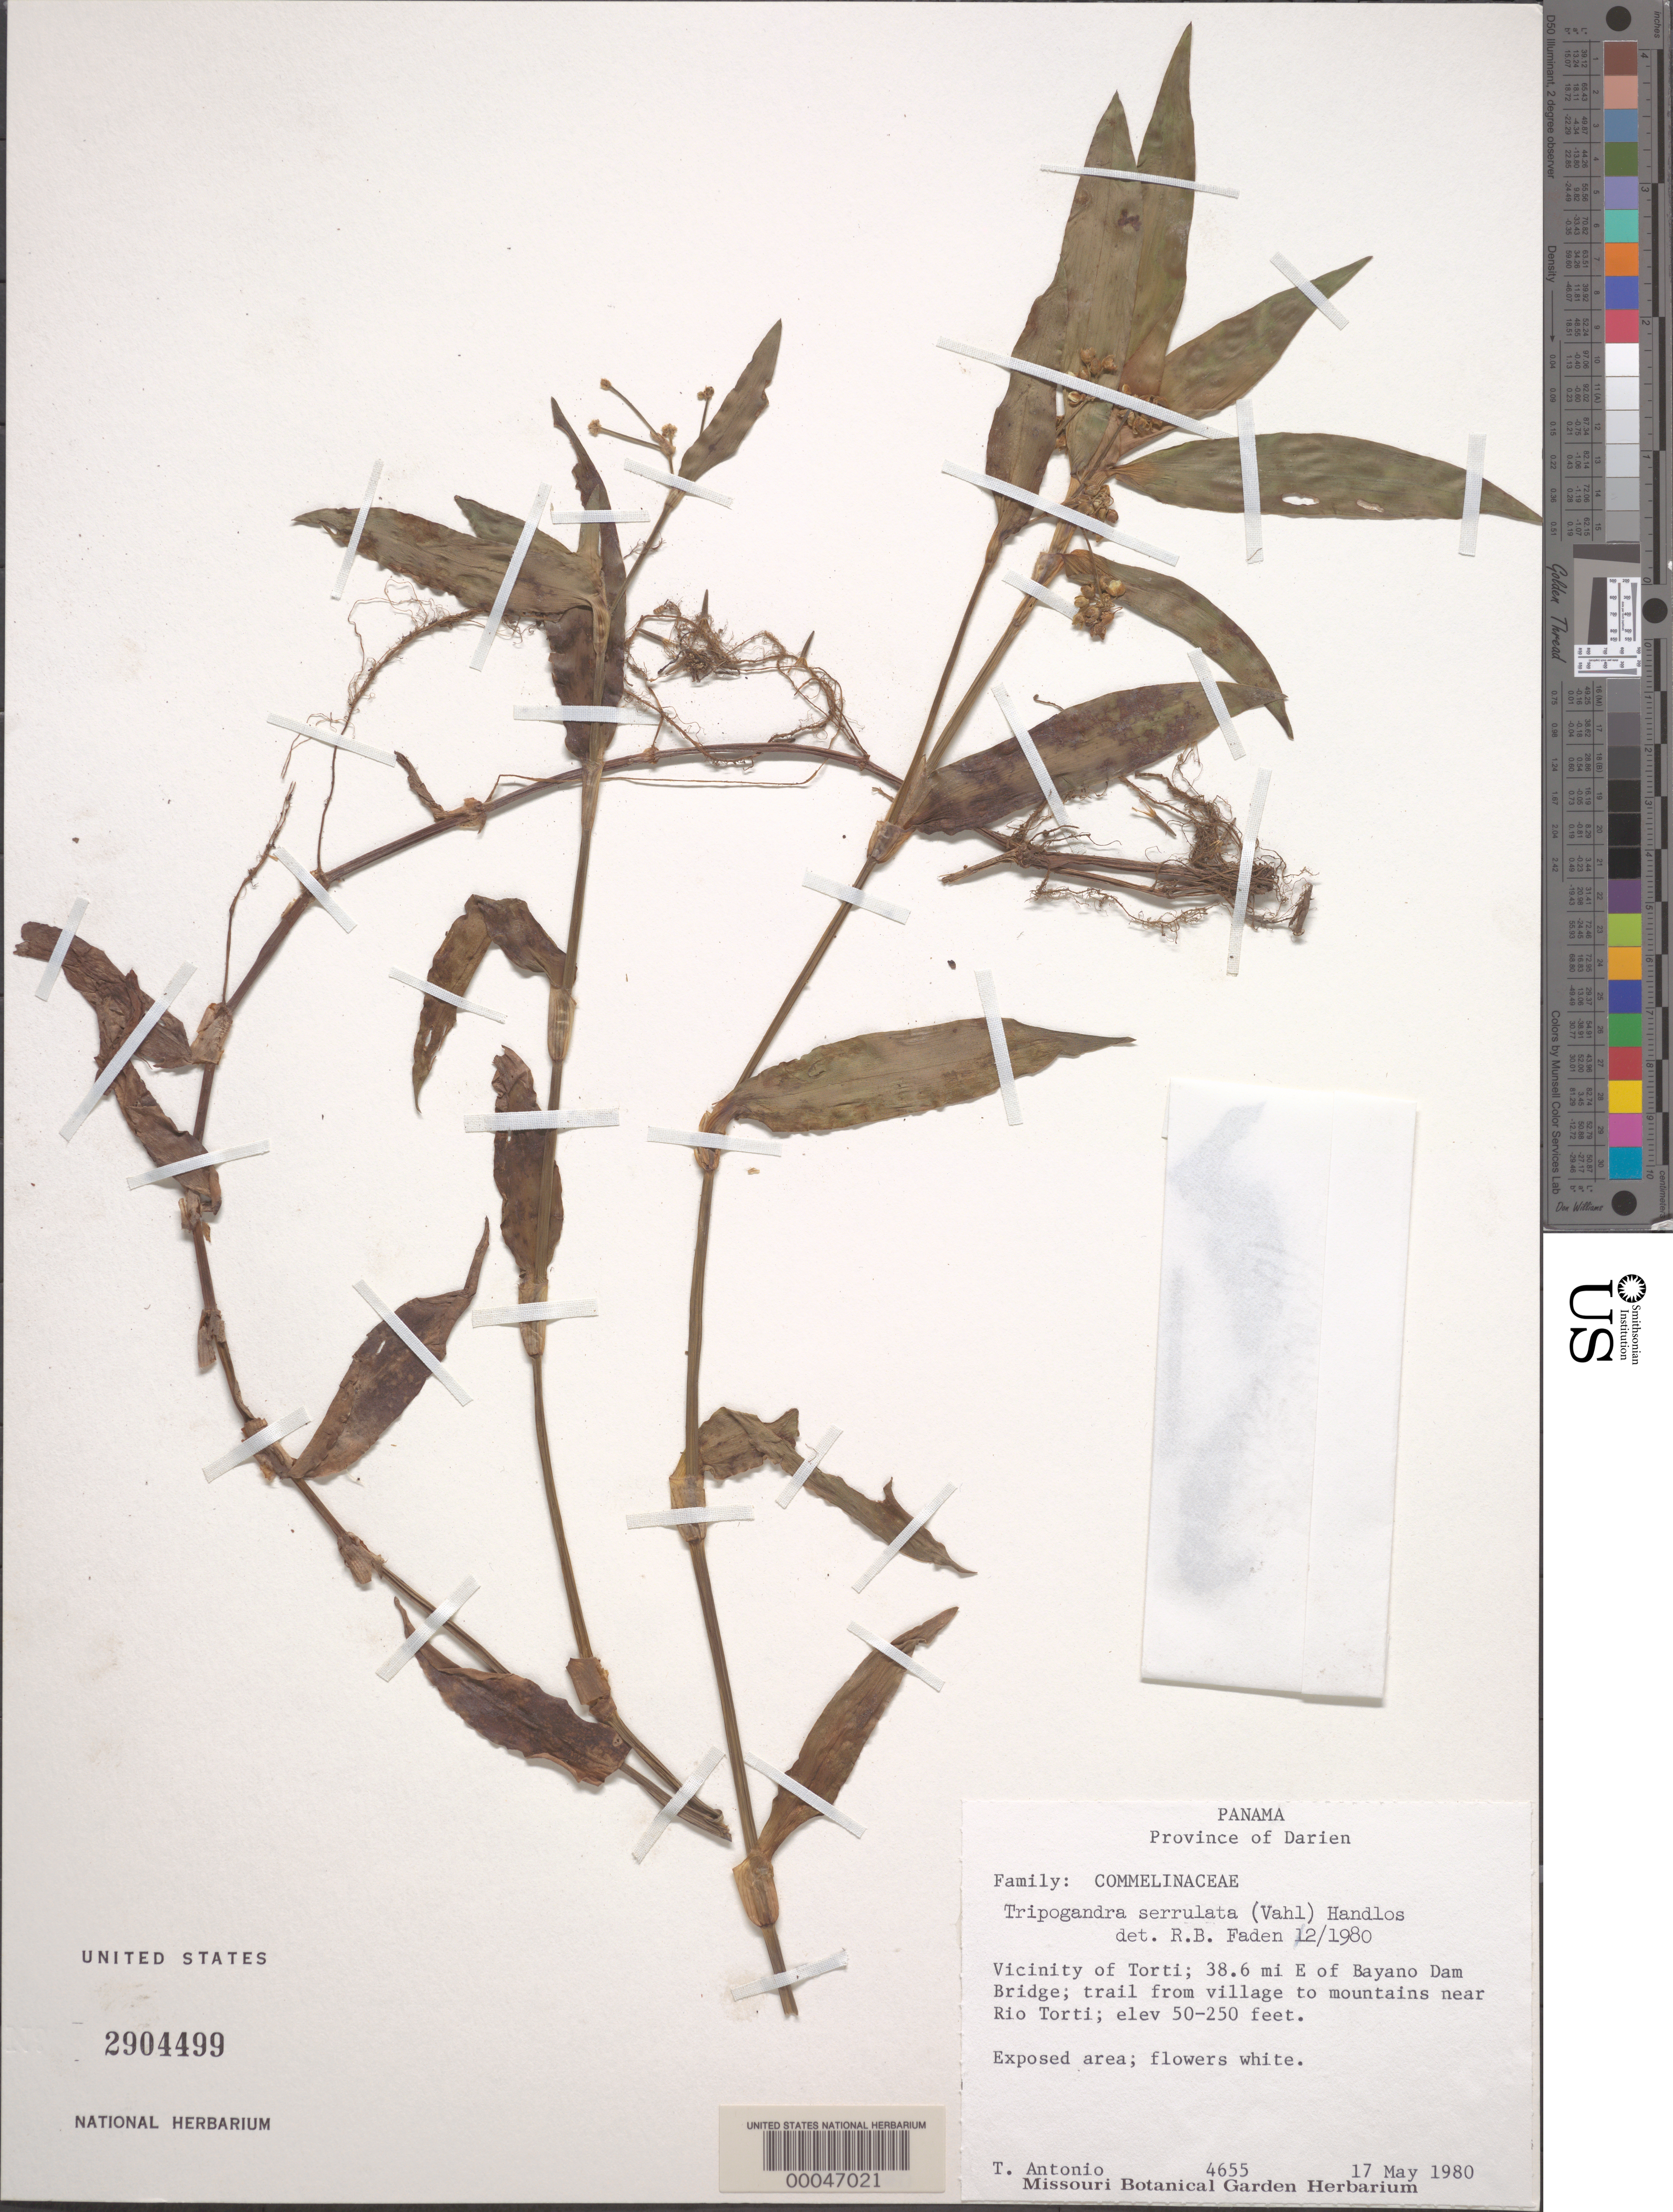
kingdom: Plantae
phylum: Tracheophyta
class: Liliopsida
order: Commelinales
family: Commelinaceae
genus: Tripogandra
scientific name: Tripogandra serrulata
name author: (Vahl) Handlos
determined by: Faden, Robert B., (US), Smithsonian Institution - National Museum of Natural History (UNITED STATES)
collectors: T. Antonio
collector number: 4655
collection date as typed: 17 May 1980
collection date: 1980-05-17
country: Panama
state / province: Darién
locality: Near Torti, E of Bayano Dam bridge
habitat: Mountain clearing, trailside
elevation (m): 50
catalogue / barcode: US 2904499